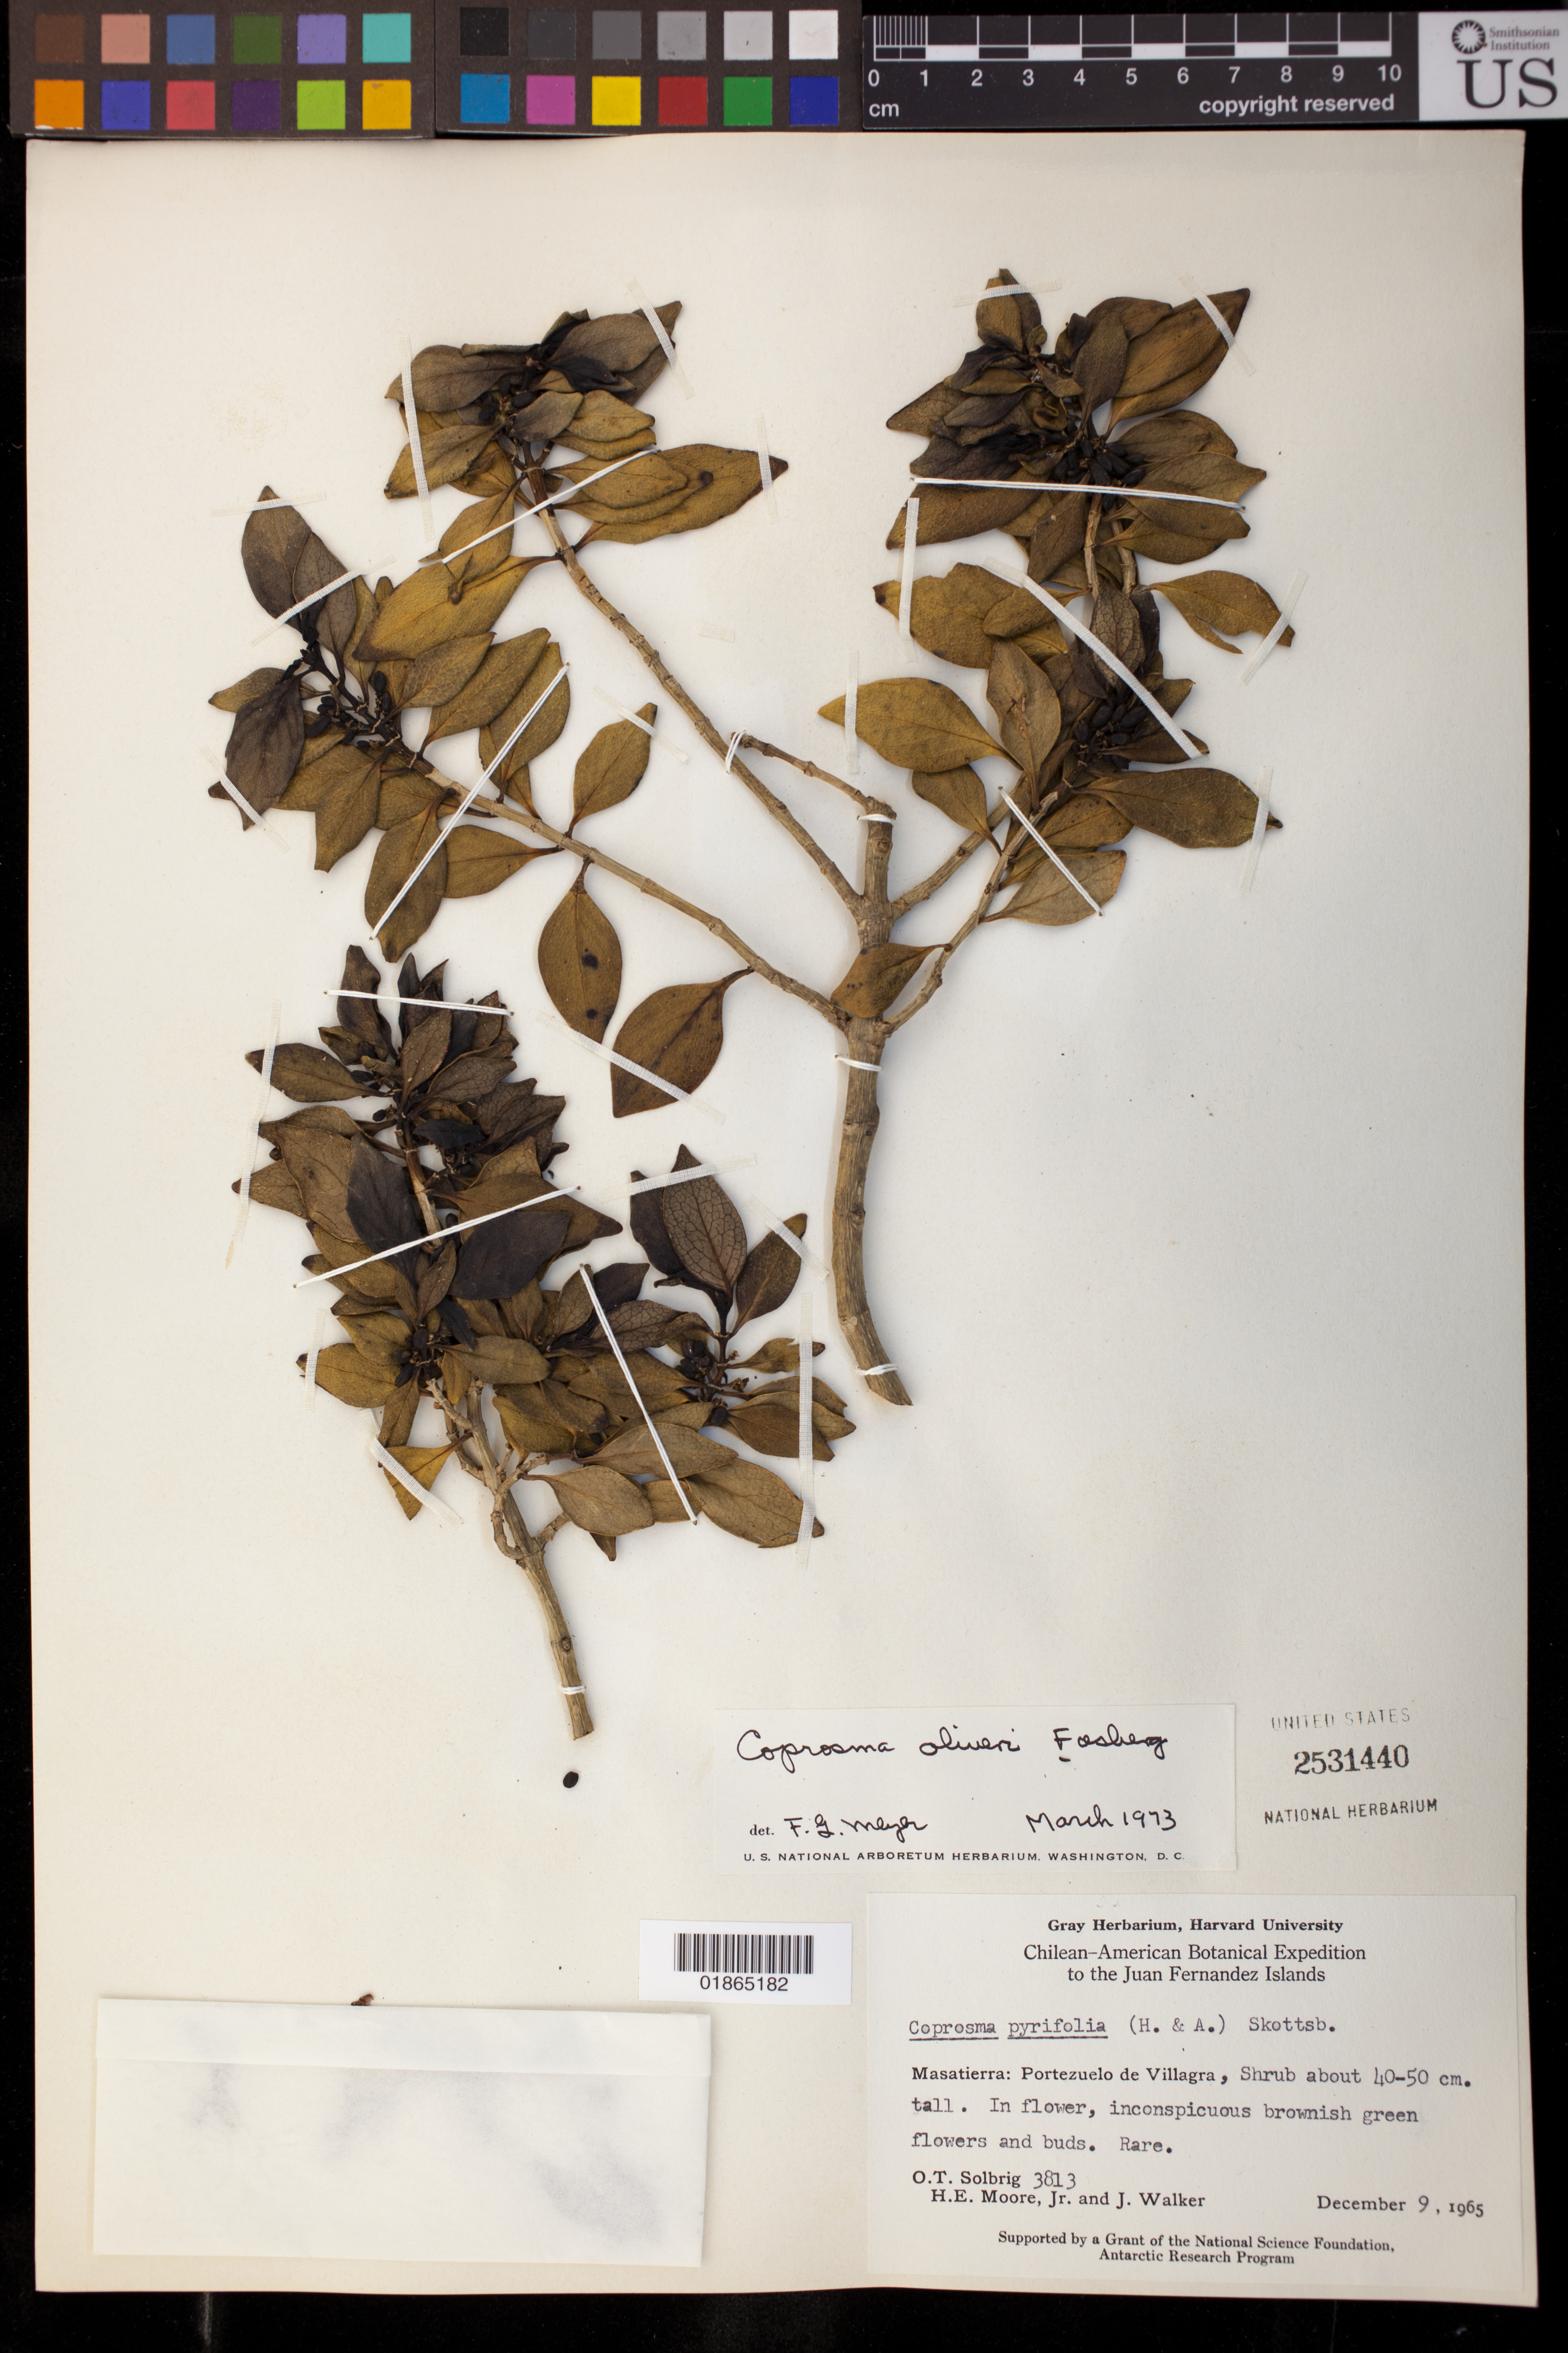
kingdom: Plantae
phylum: Tracheophyta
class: Magnoliopsida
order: Gentianales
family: Rubiaceae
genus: Coprosma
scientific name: Coprosma oliveri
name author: Fosberg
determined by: Meyer, F. G.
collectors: O. T. Solbrig, H. Moore & J. Walker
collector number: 3813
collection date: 1965-12-09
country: Chile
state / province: Valparaíso (V)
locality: Juan Fernandez Islands, Masatierra: Portezuelo de Villagra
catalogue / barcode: US 2531440